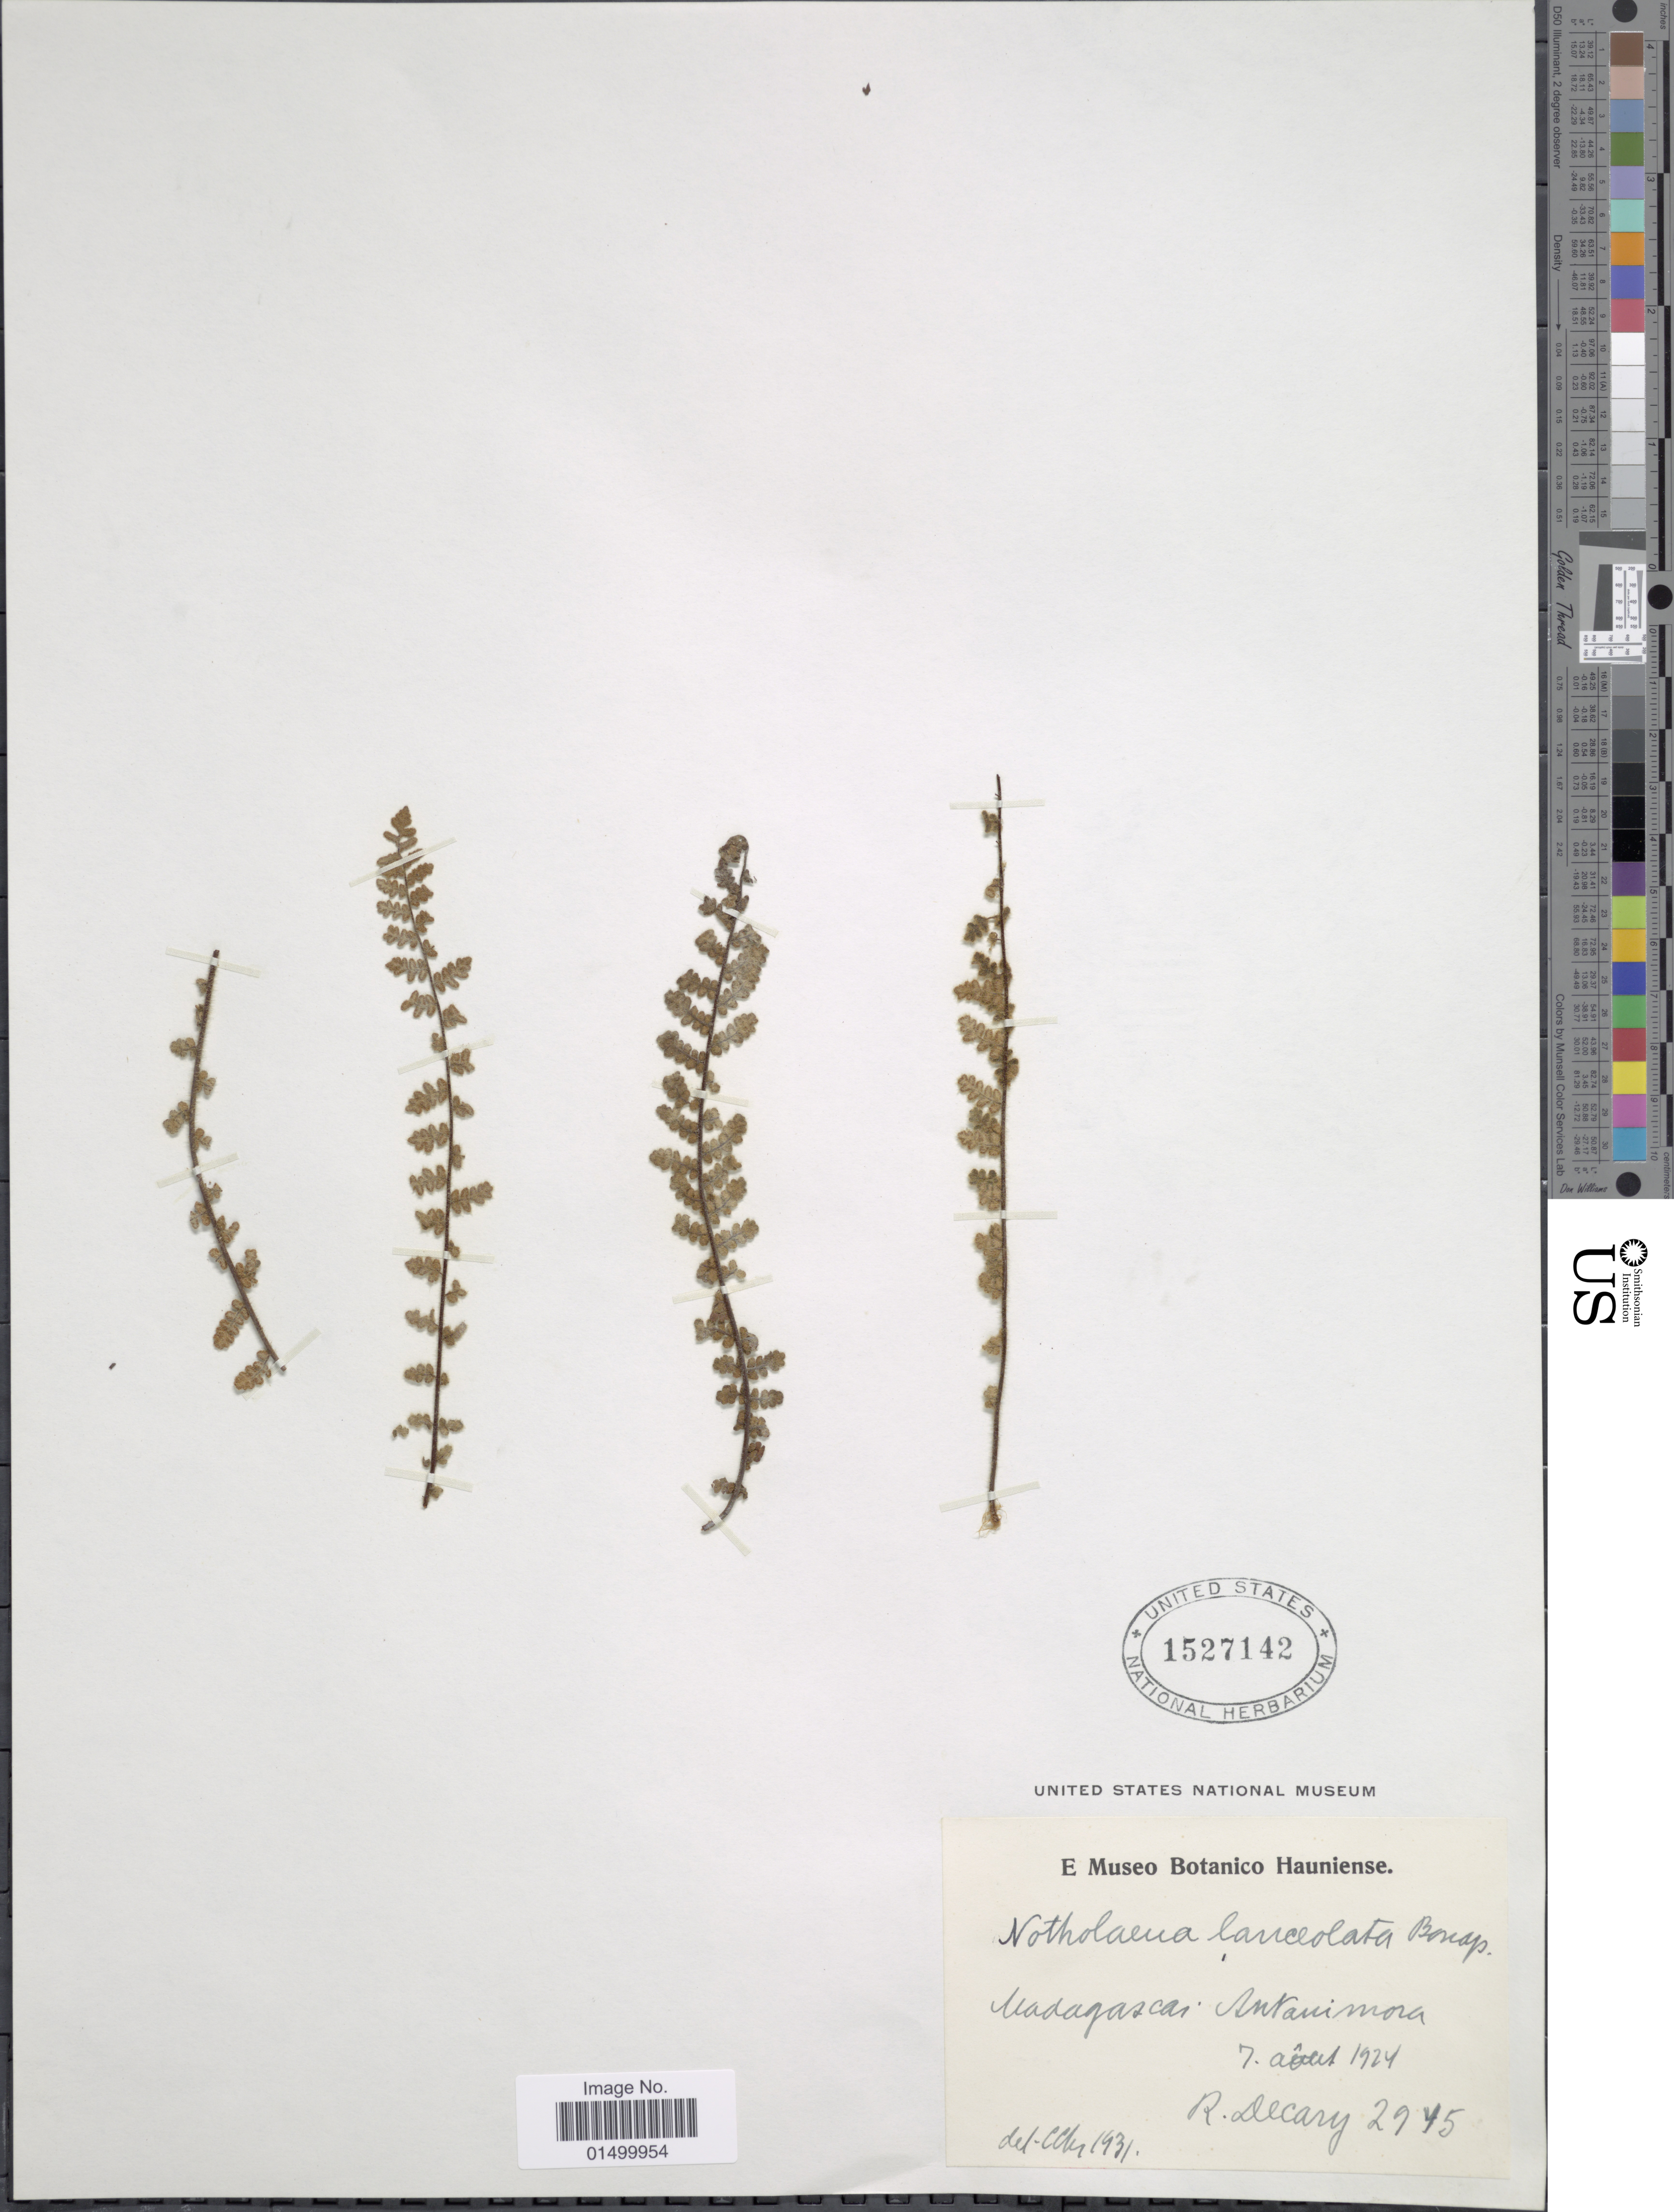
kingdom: Plantae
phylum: Tracheophyta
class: Polypodiopsida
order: Polypodiales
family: Pteridaceae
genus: Cheilanthes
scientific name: Cheilanthes lanceolata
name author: C. Chr.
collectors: R. Decary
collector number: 2945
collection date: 1924-08-07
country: Madagascar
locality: Antanimora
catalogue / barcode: US 1527142